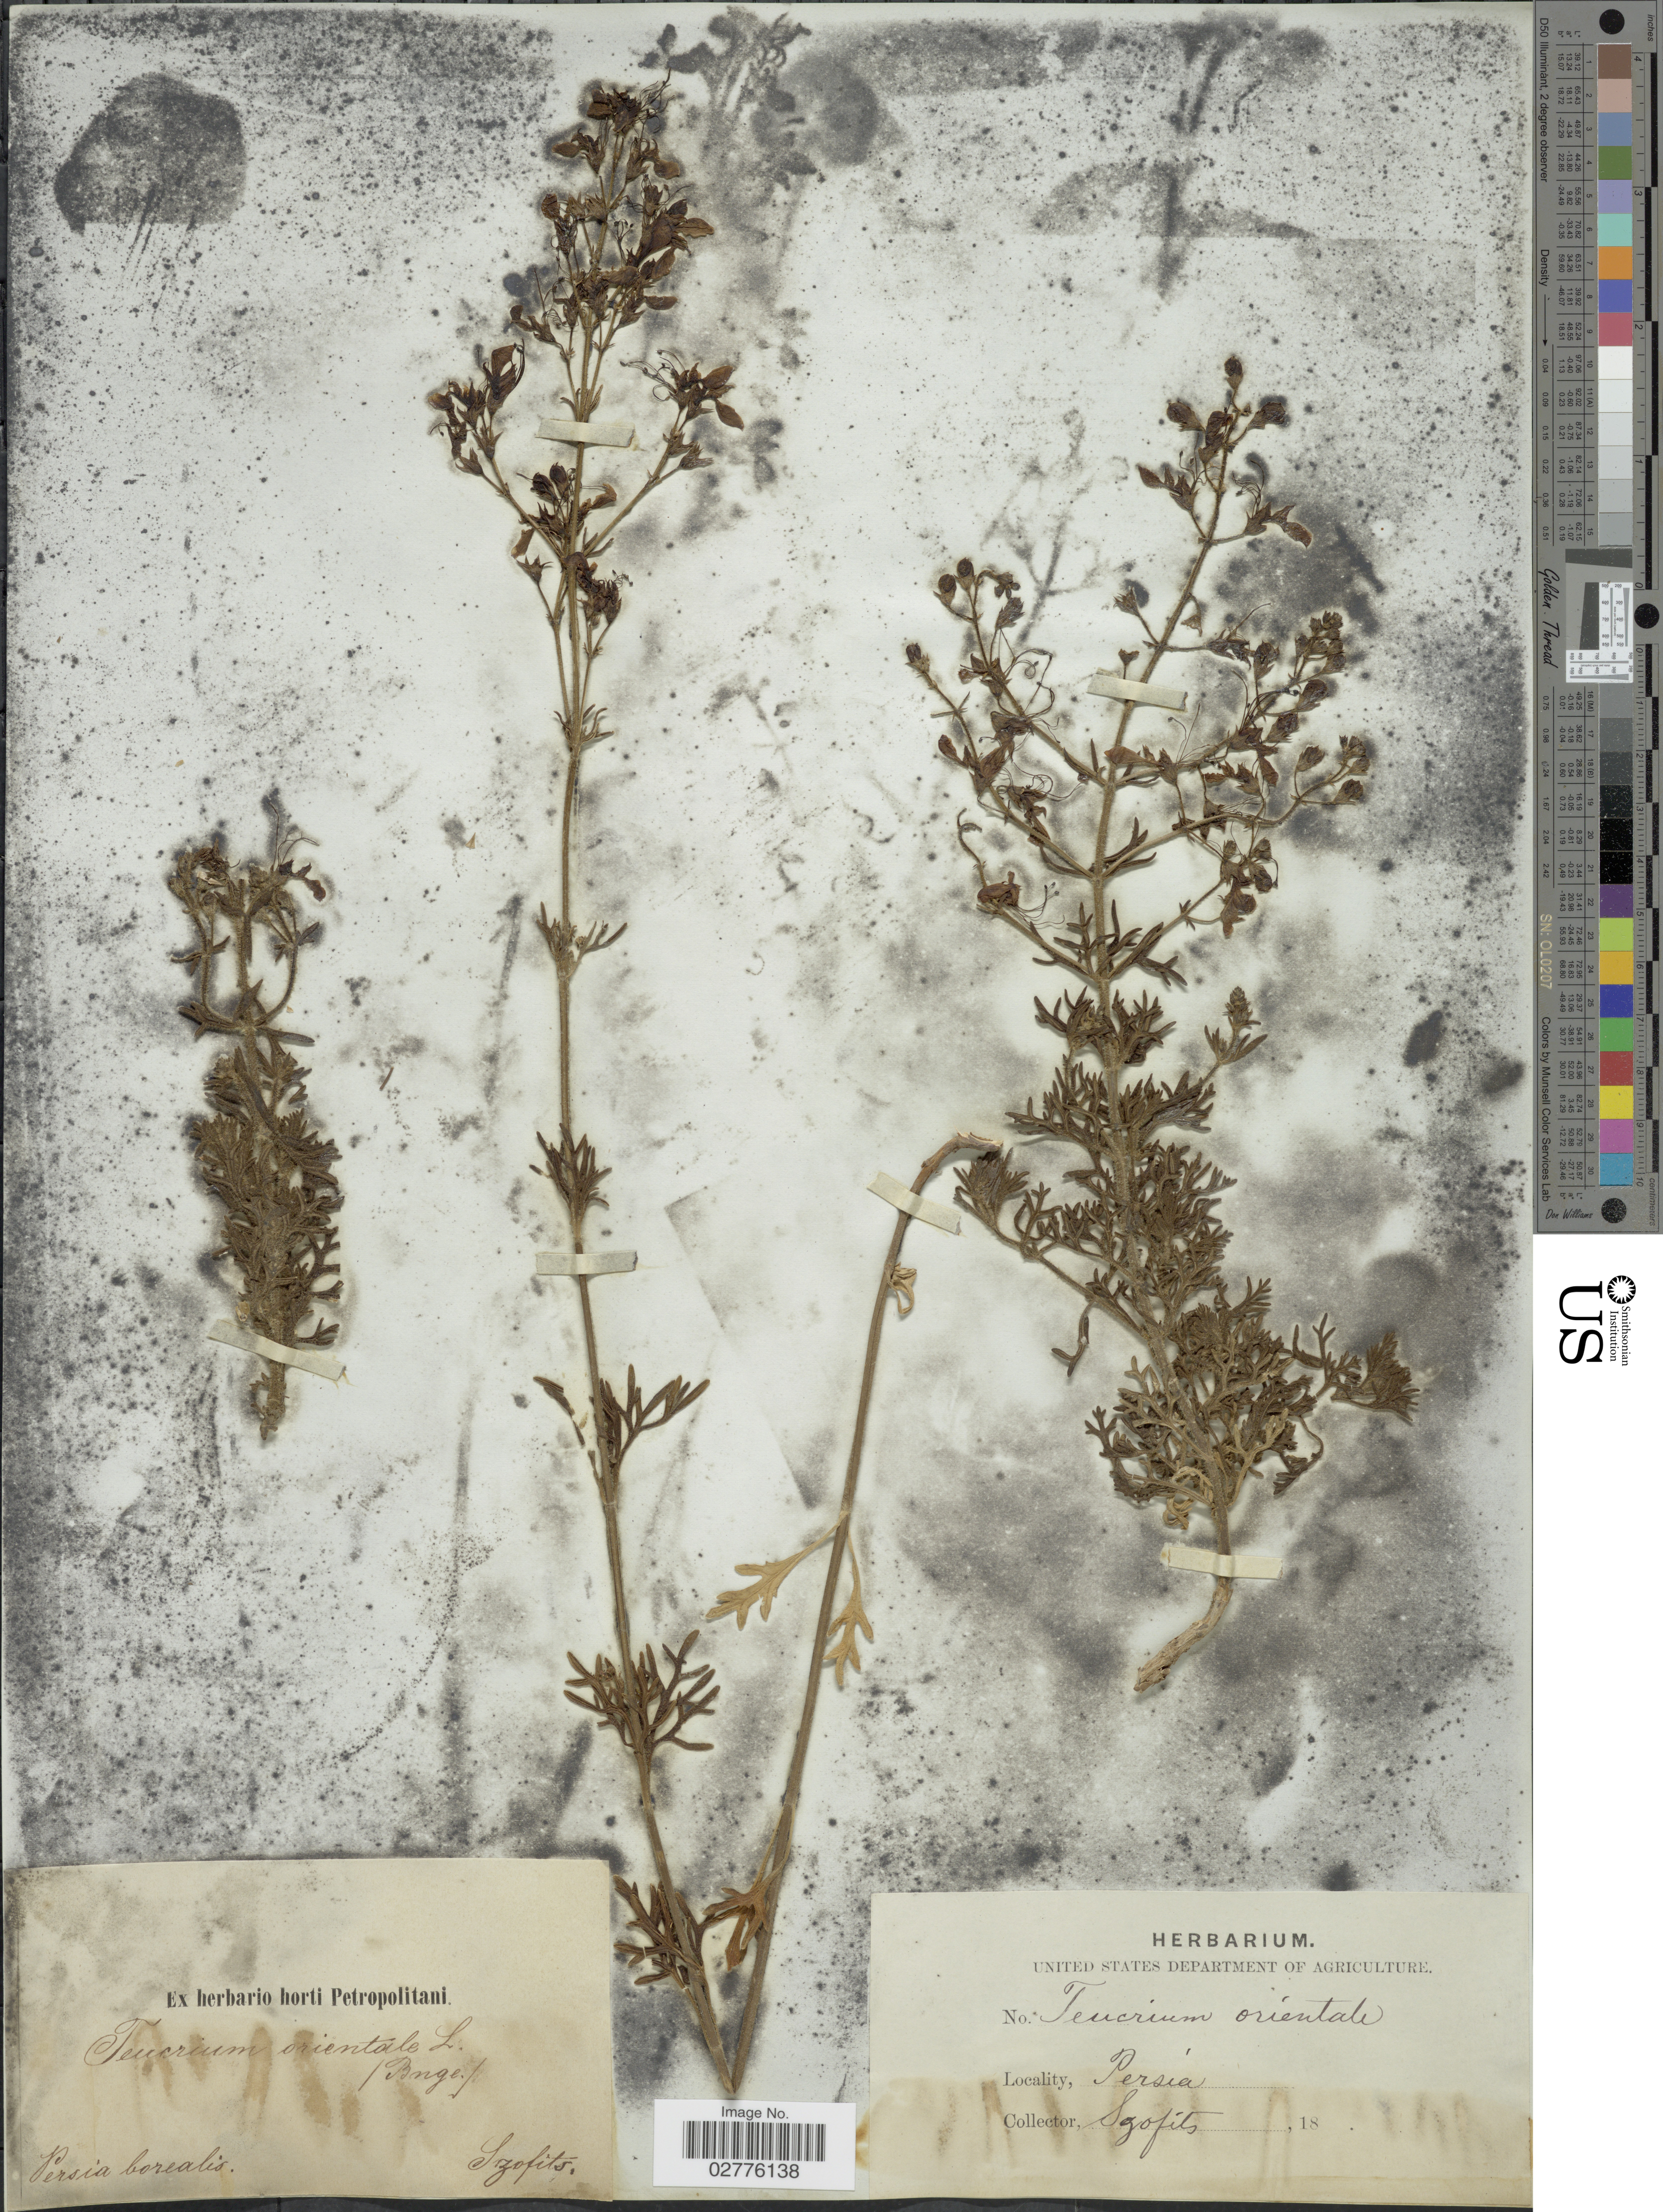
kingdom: Plantae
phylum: Tracheophyta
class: Magnoliopsida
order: Lamiales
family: Lamiaceae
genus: Teucrium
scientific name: Teucrium orientale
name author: L.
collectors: Szovits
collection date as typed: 18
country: Iran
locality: Persia borealis.